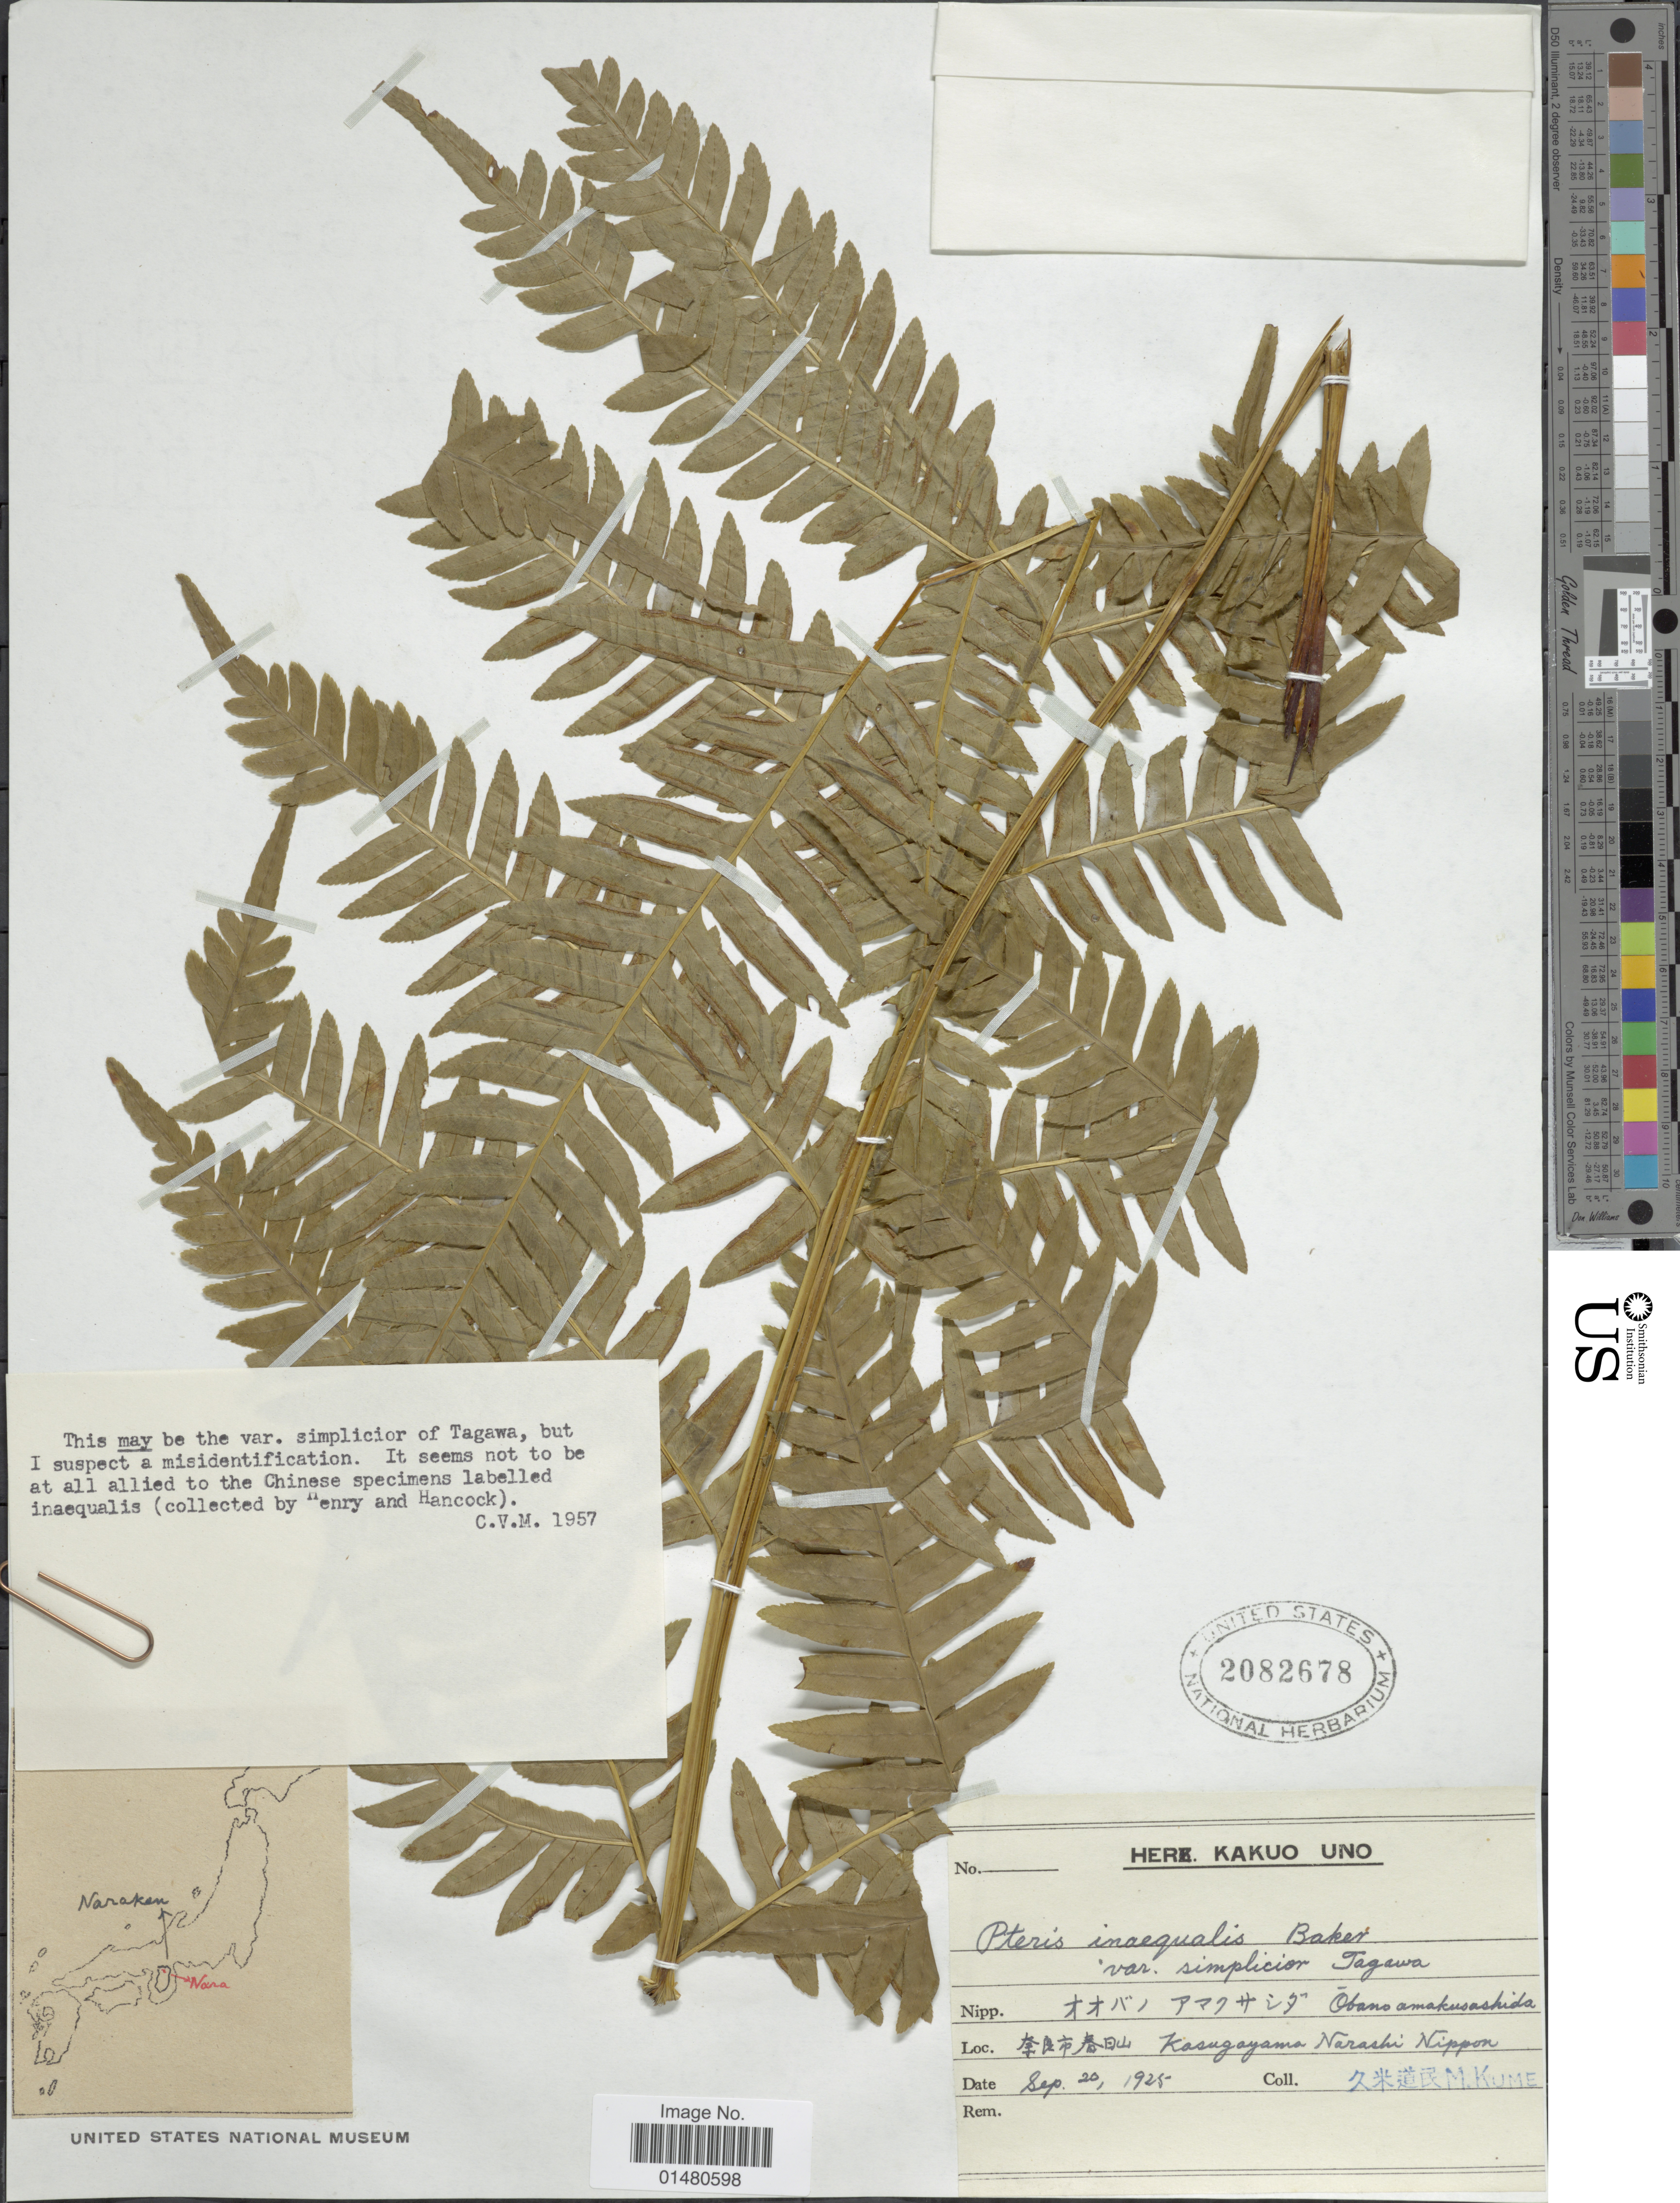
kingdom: Plantae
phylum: Tracheophyta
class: Polypodiopsida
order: Polypodiales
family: Pteridaceae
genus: Pteris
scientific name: Pteris inaequalis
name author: (Fée) Jenman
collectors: M. Kume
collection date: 1925-09-20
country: Japan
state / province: Nara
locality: Kasugayama Nara-shi Nippon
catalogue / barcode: US 2082678